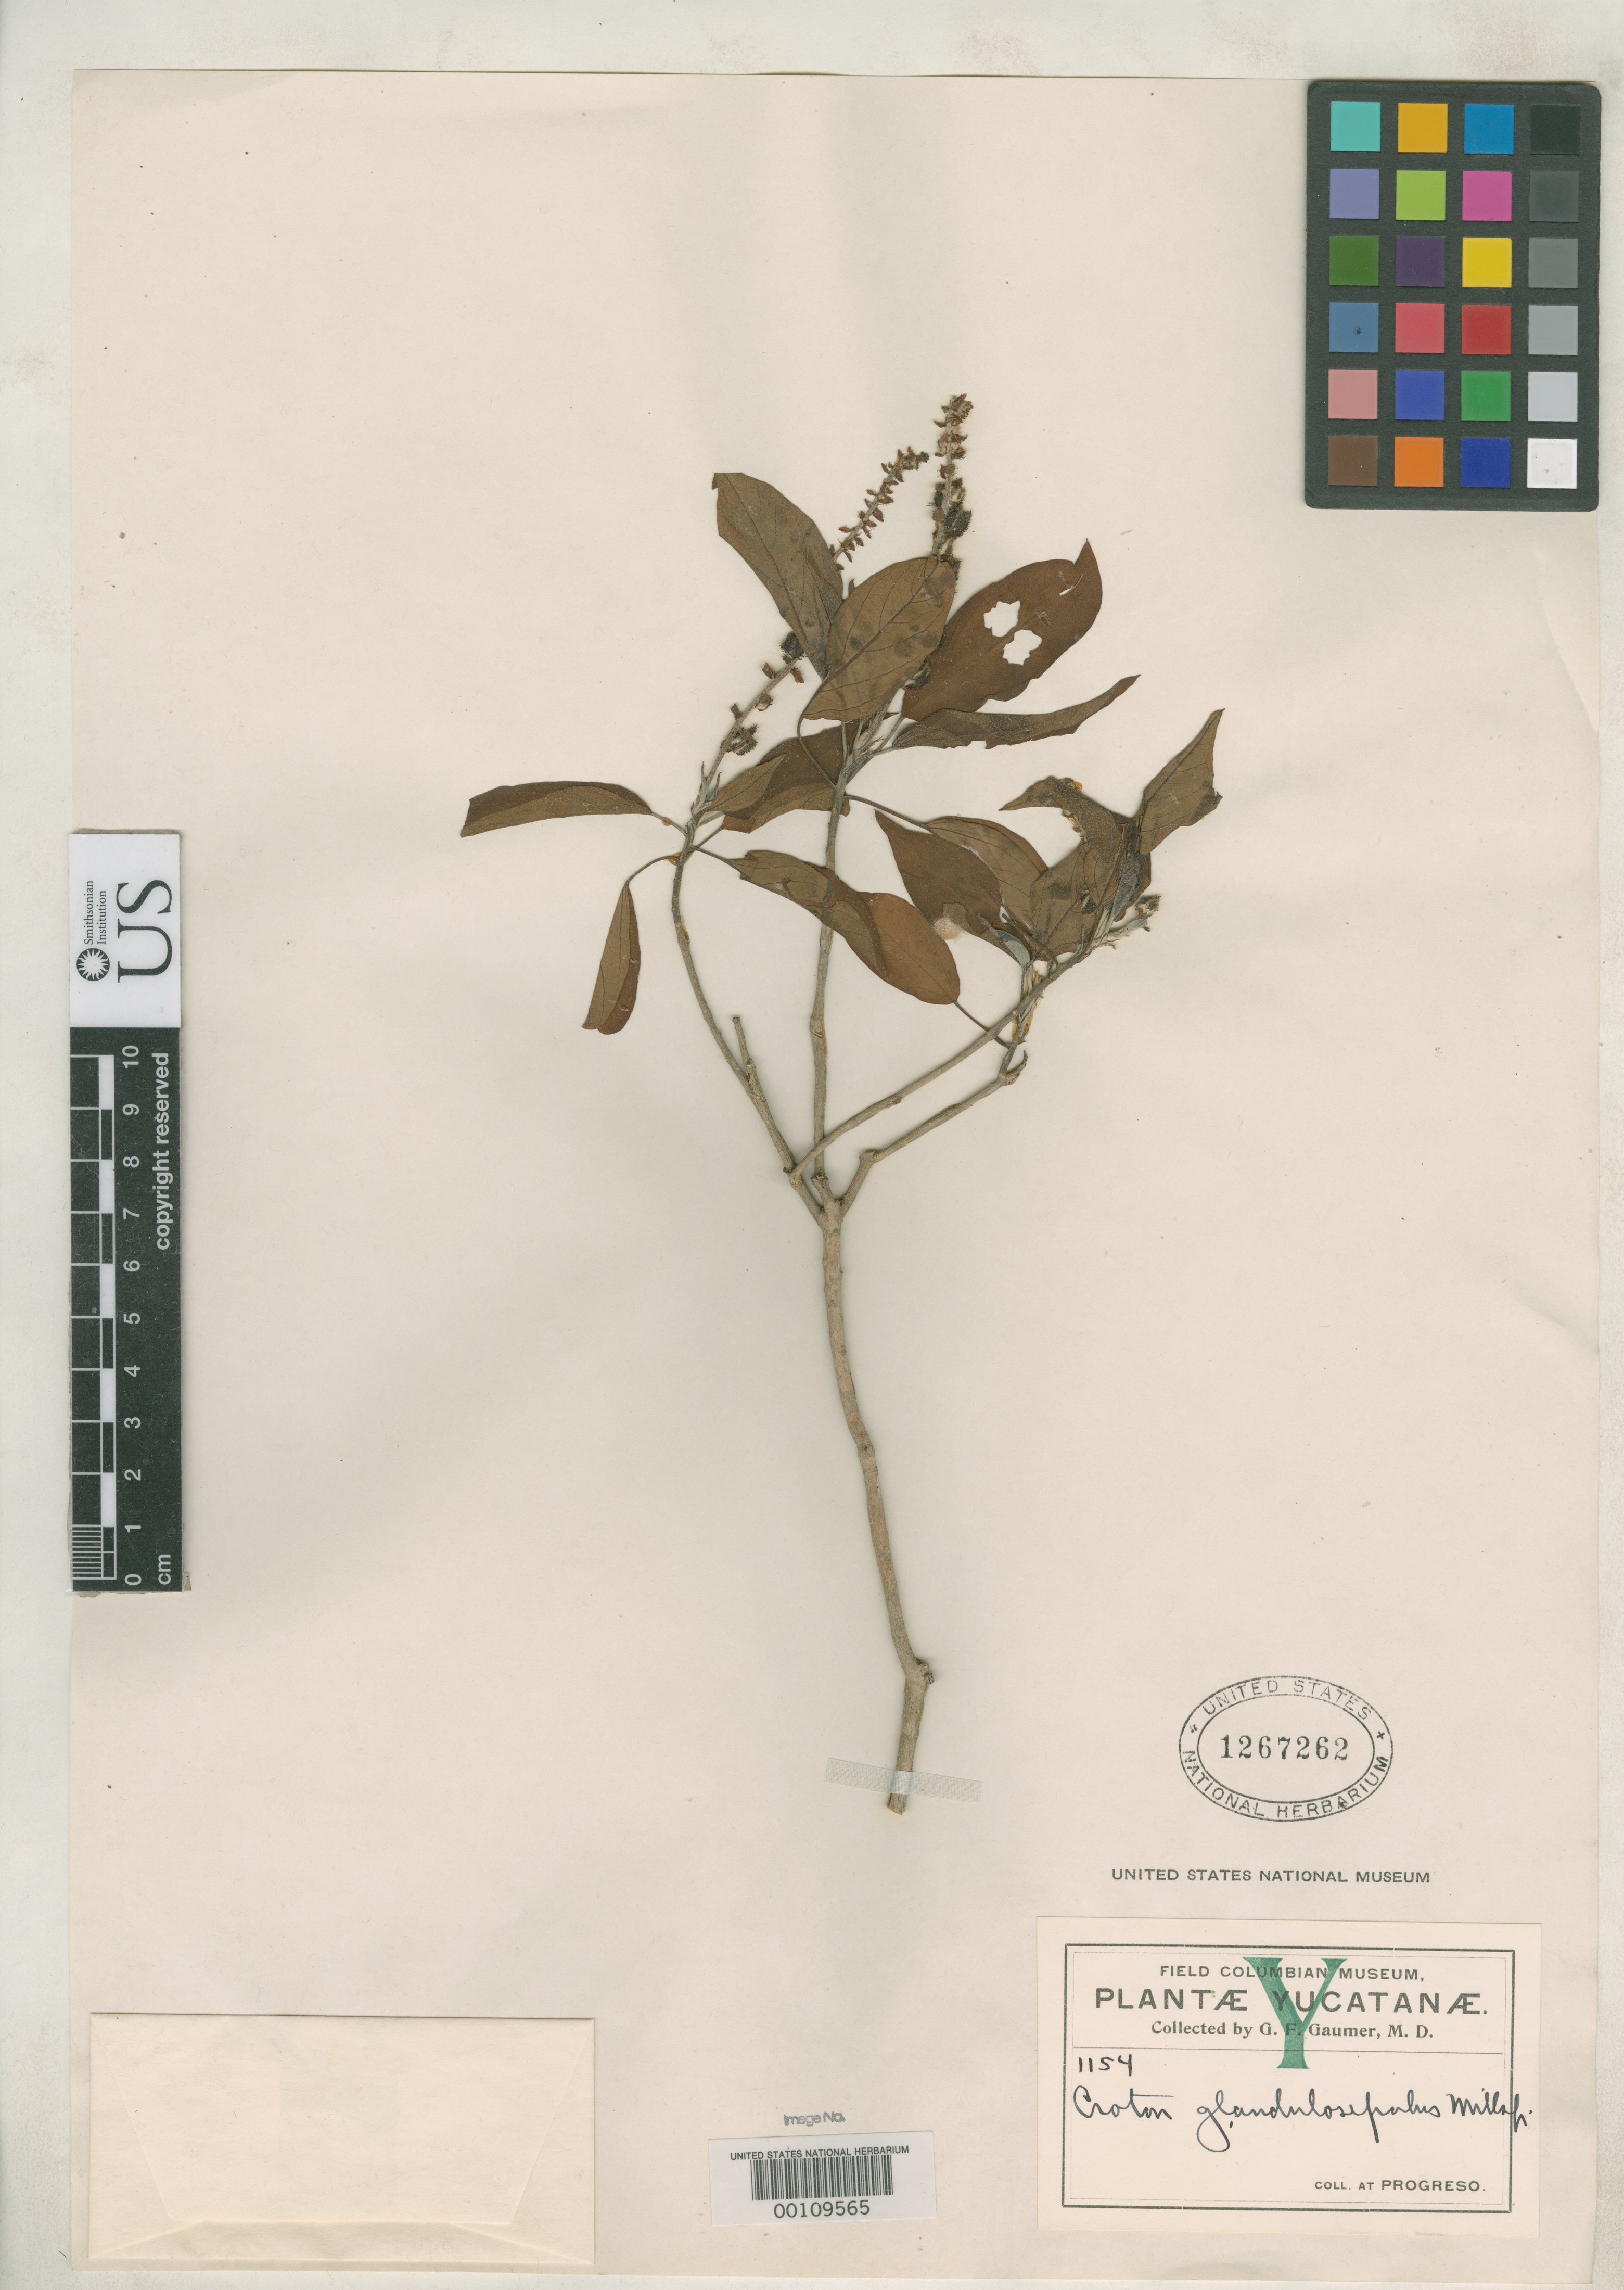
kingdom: Plantae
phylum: Tracheophyta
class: Magnoliopsida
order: Malpighiales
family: Euphorbiaceae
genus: Croton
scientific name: Croton glandulosepalus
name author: Millsp.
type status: Isotype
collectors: G. F. Gaumer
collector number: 1154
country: Mexico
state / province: Yucatán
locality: Progreso.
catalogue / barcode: US 1267262